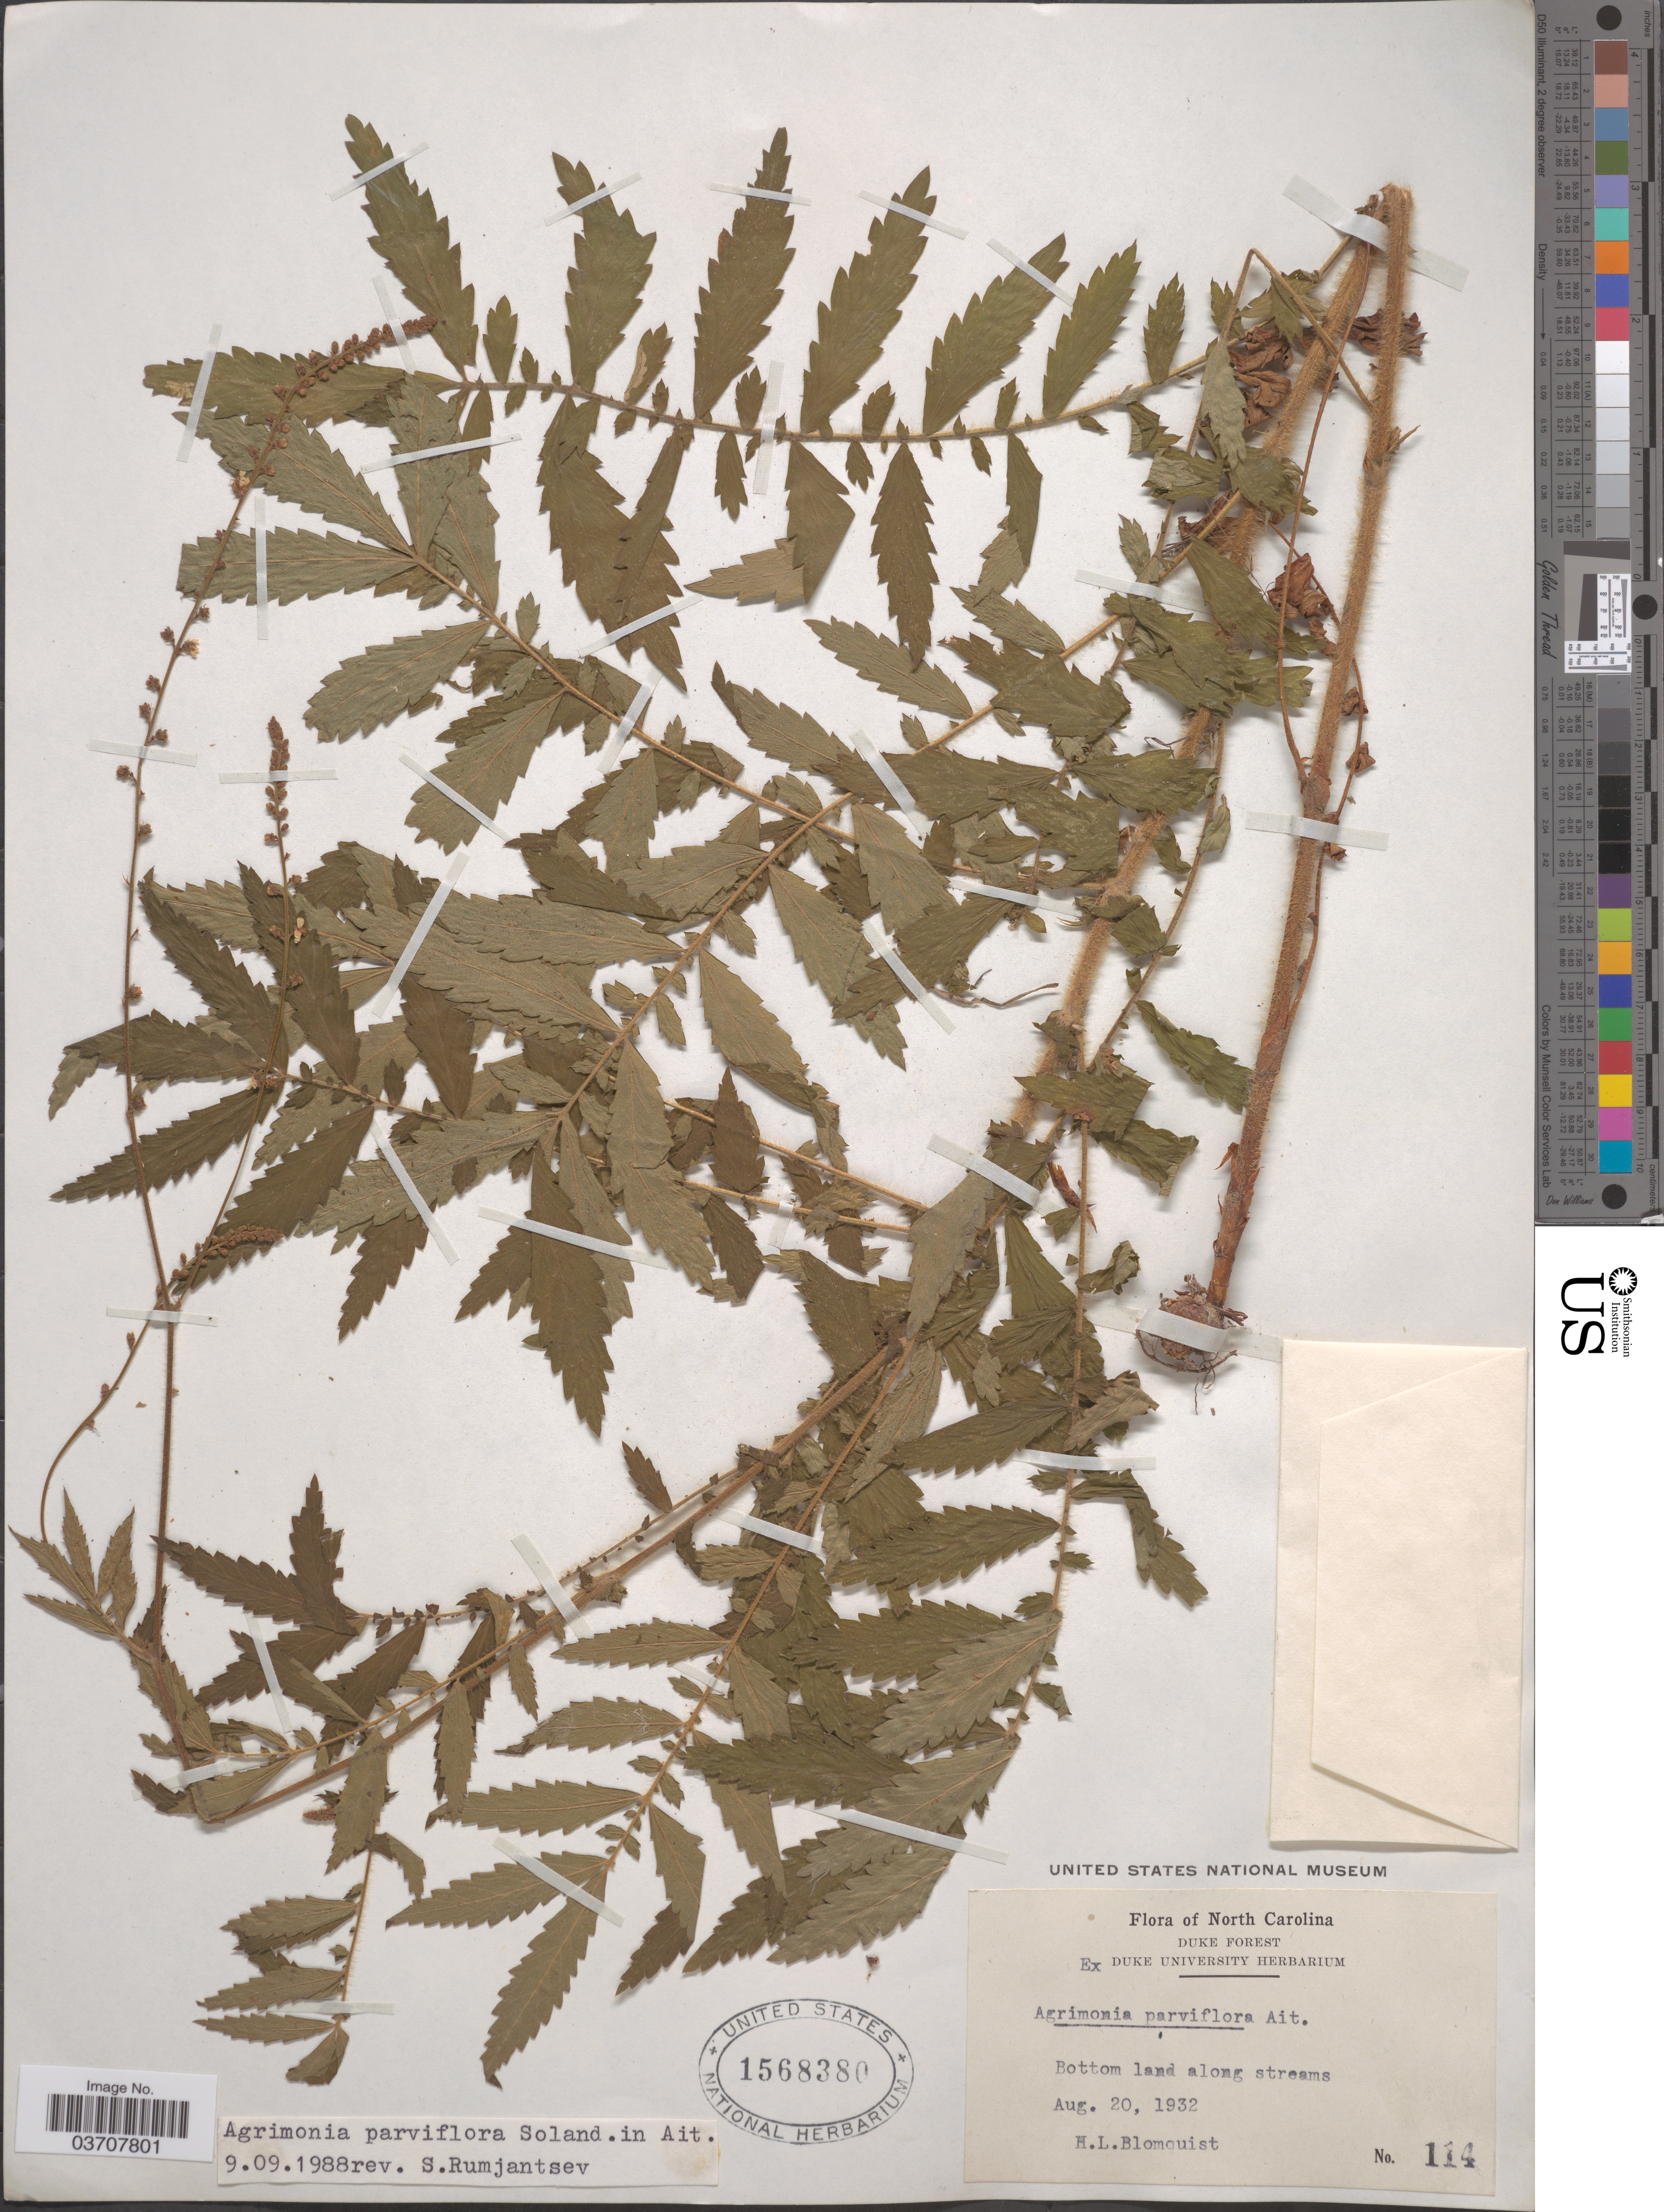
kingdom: Plantae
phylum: Tracheophyta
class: Magnoliopsida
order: Rosales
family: Rosaceae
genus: Agrimonia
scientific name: Agrimonia parviflora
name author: Aiton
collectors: H. Blomquist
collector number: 114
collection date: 1932-08-20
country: United States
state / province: North Carolina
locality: Duke Forest.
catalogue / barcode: US 1568380